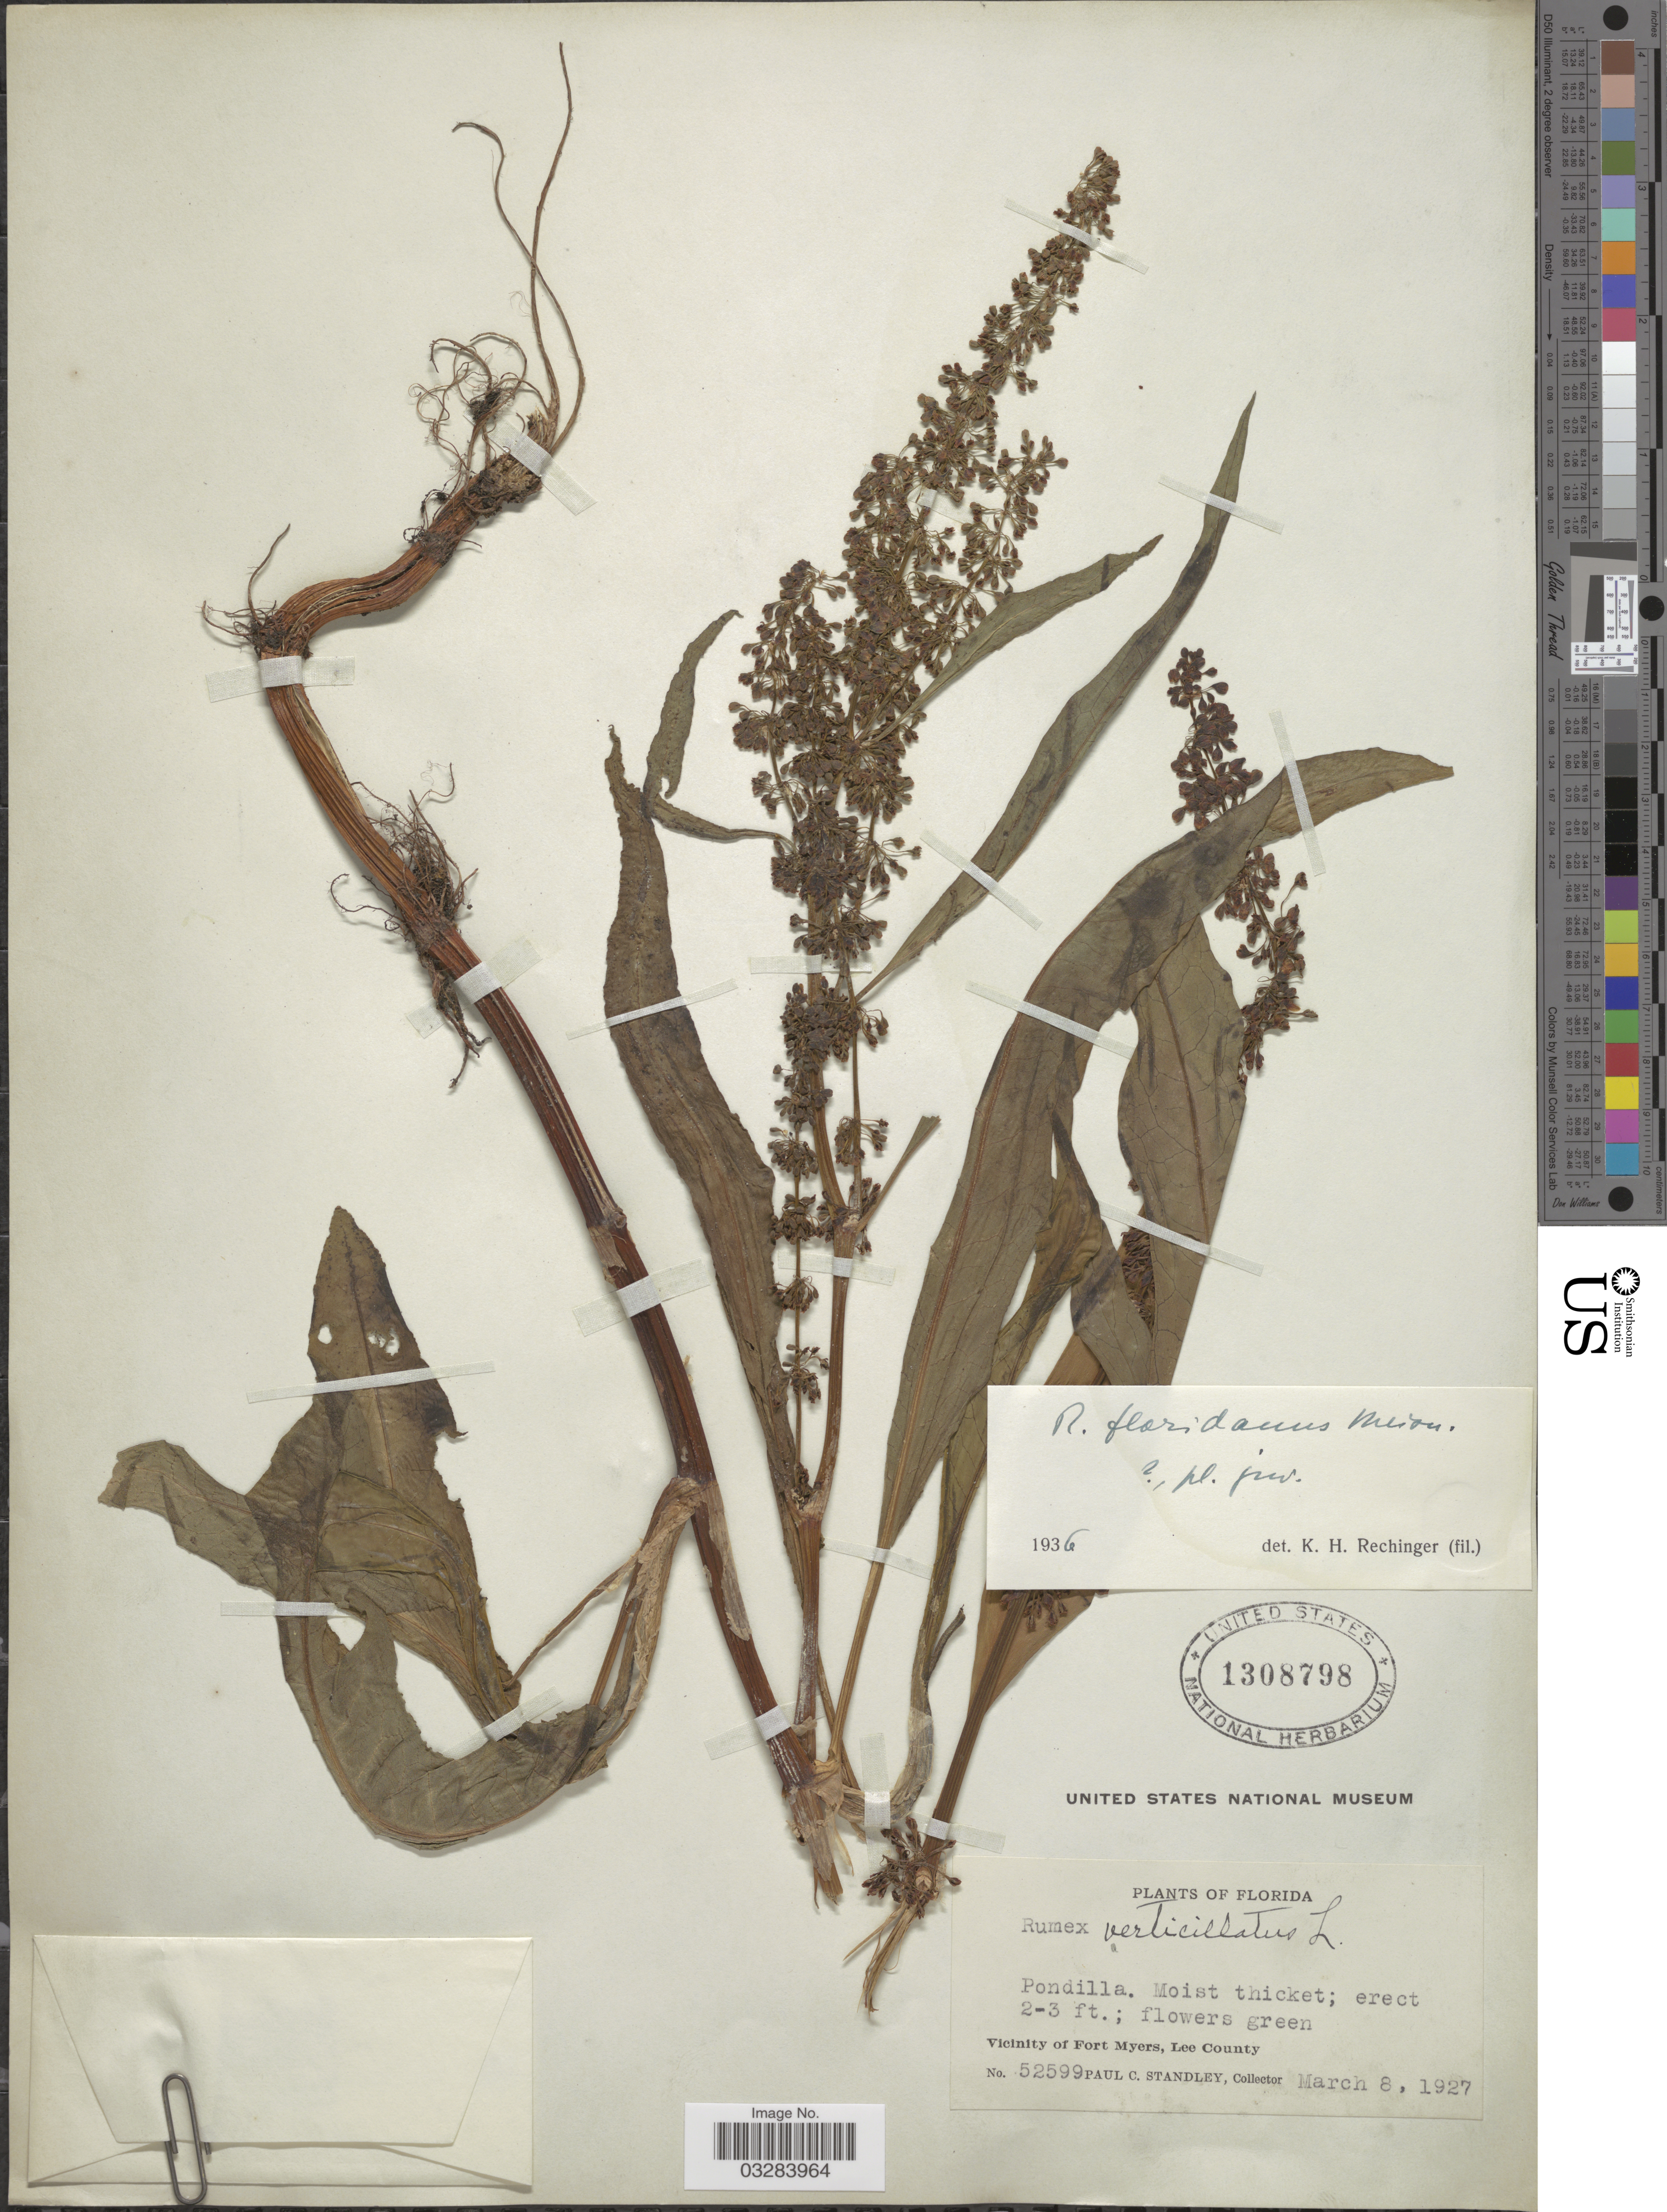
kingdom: Plantae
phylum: Tracheophyta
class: Magnoliopsida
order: Caryophyllales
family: Polygonaceae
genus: Rumex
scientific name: Rumex floridanus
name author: Meisn.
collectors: P. C. Standley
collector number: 52599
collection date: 1927-03-08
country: United States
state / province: Florida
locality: Pondilla. Vicinity of Fort Myers, Lee County.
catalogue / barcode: US 1308798